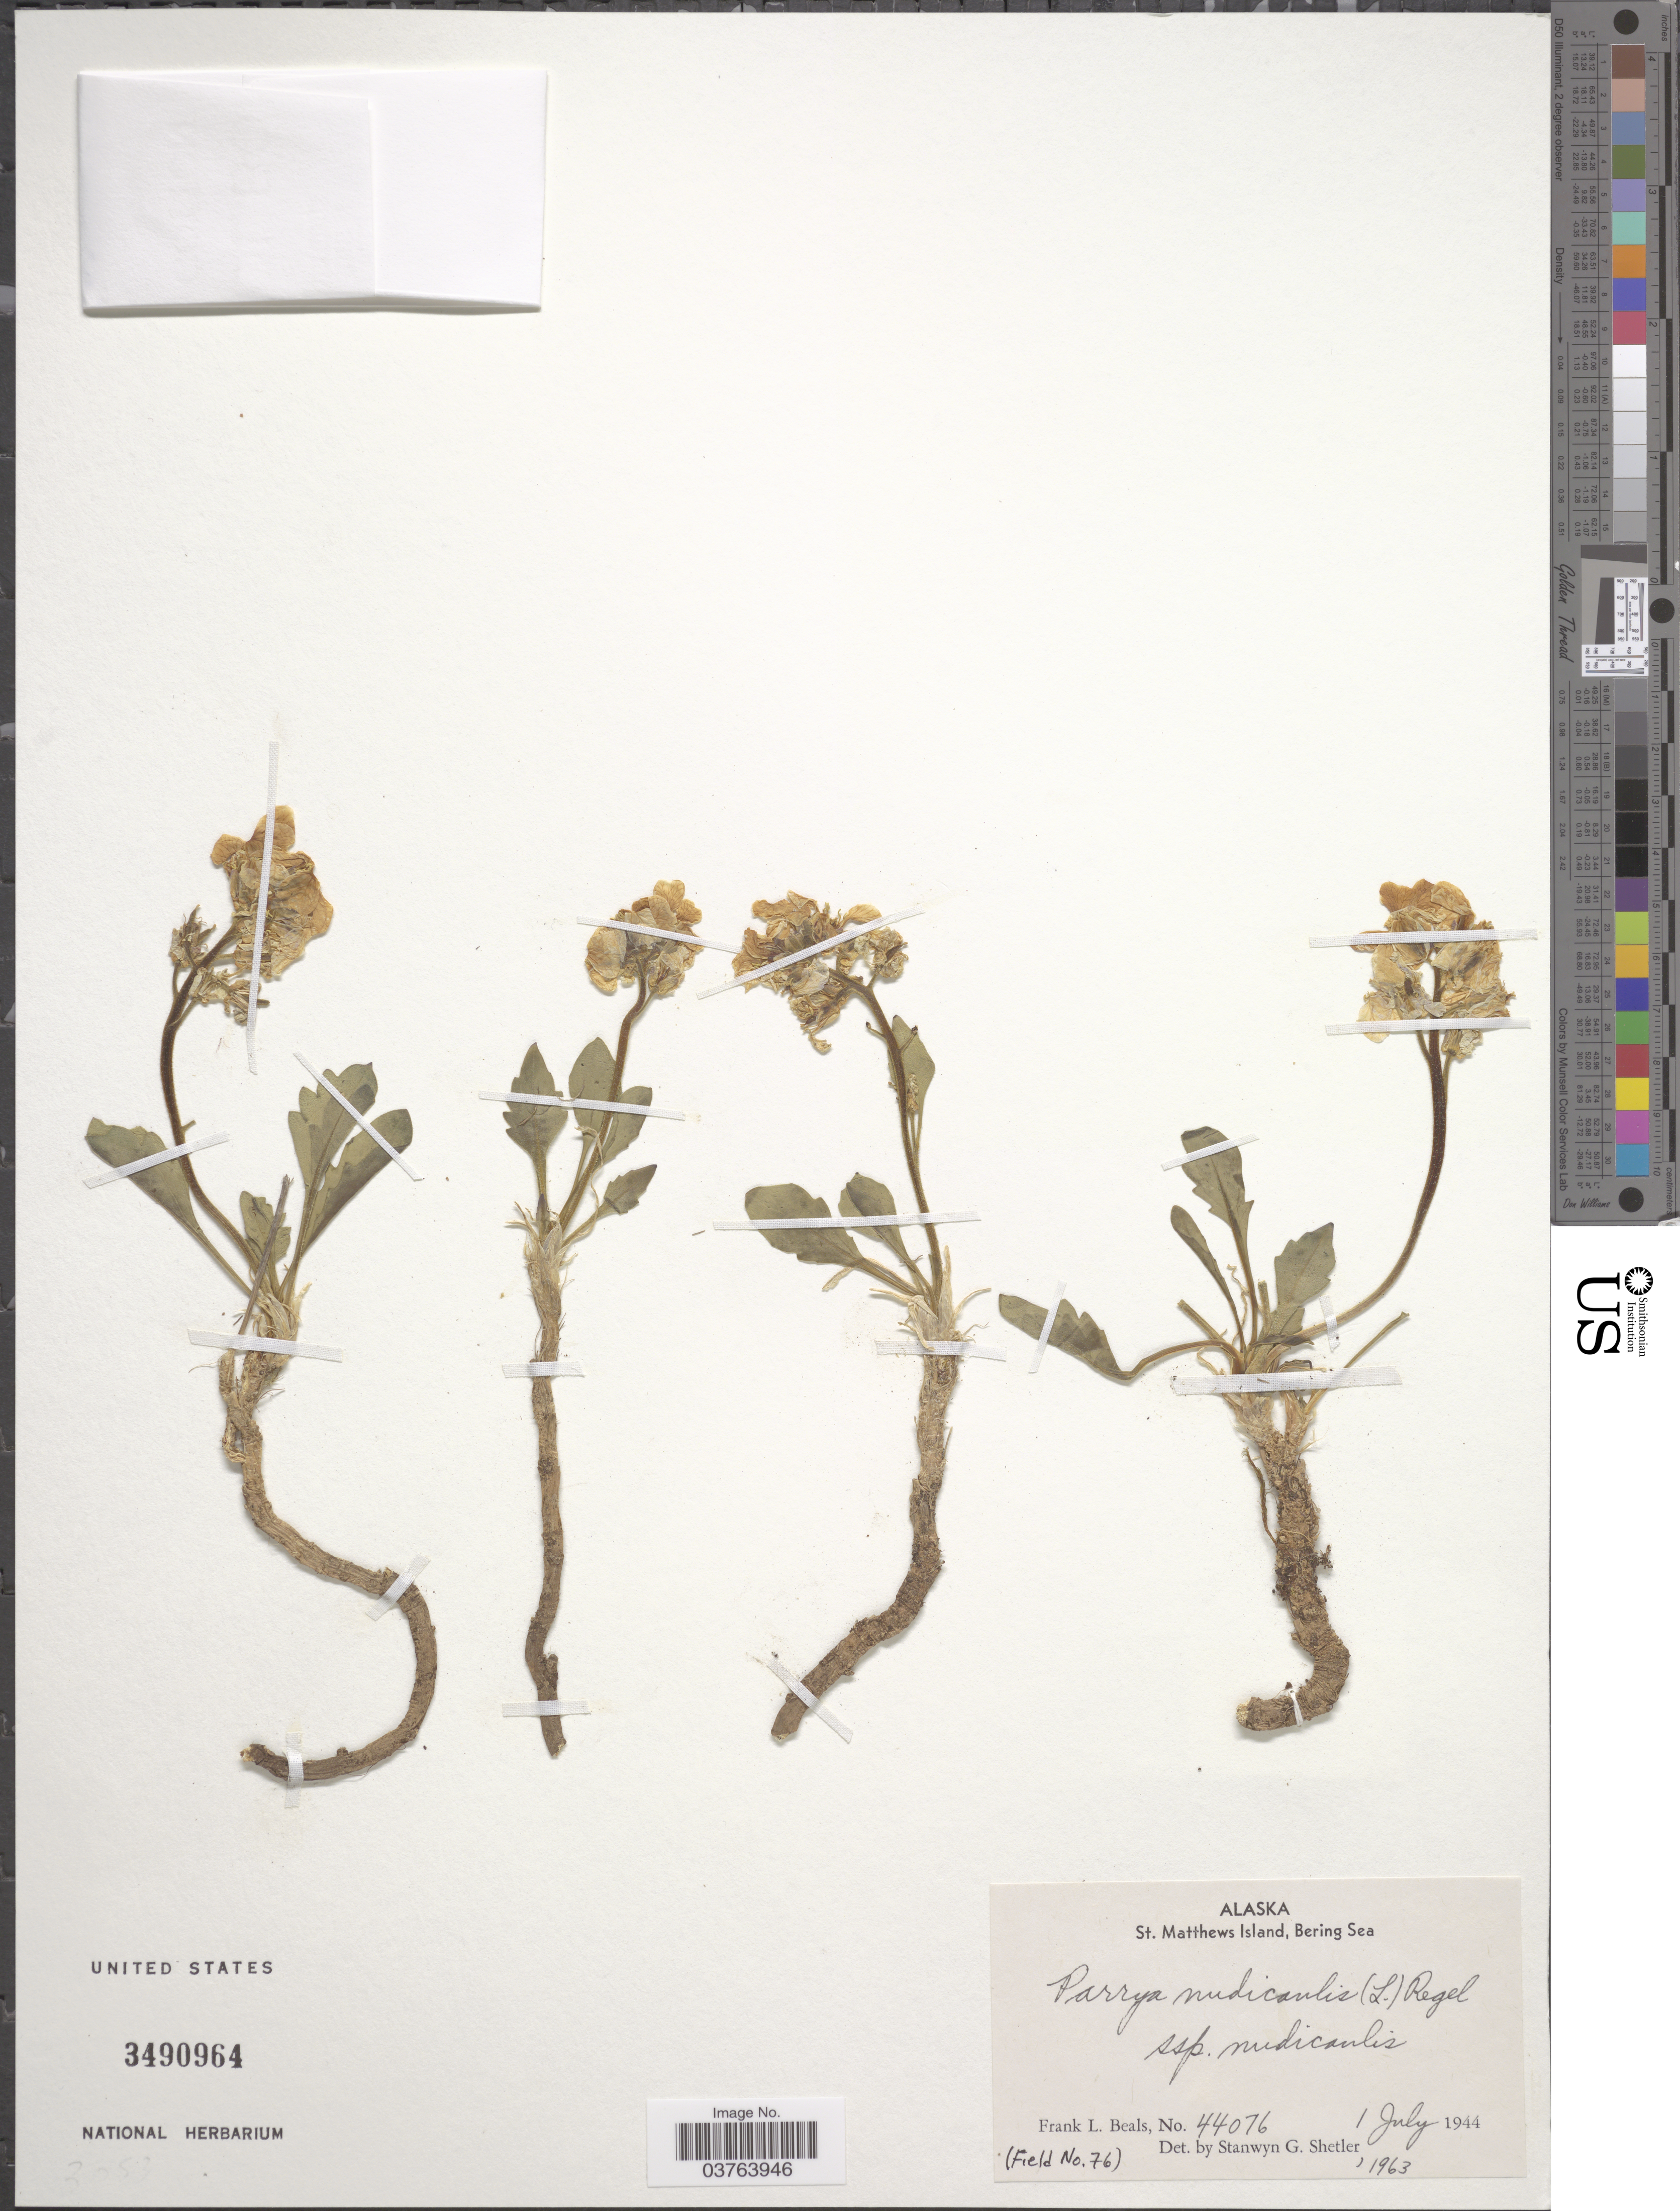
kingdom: Plantae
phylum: Tracheophyta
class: Magnoliopsida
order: Brassicales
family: Brassicaceae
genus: Parrya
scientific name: Parrya nudicaulis subsp. nudicaulis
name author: (L.) Regel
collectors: F. Beals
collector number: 44076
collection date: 1944-07-01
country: United States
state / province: Alaska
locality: St. Matthews Island, Bering Sea.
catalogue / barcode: US 3490964